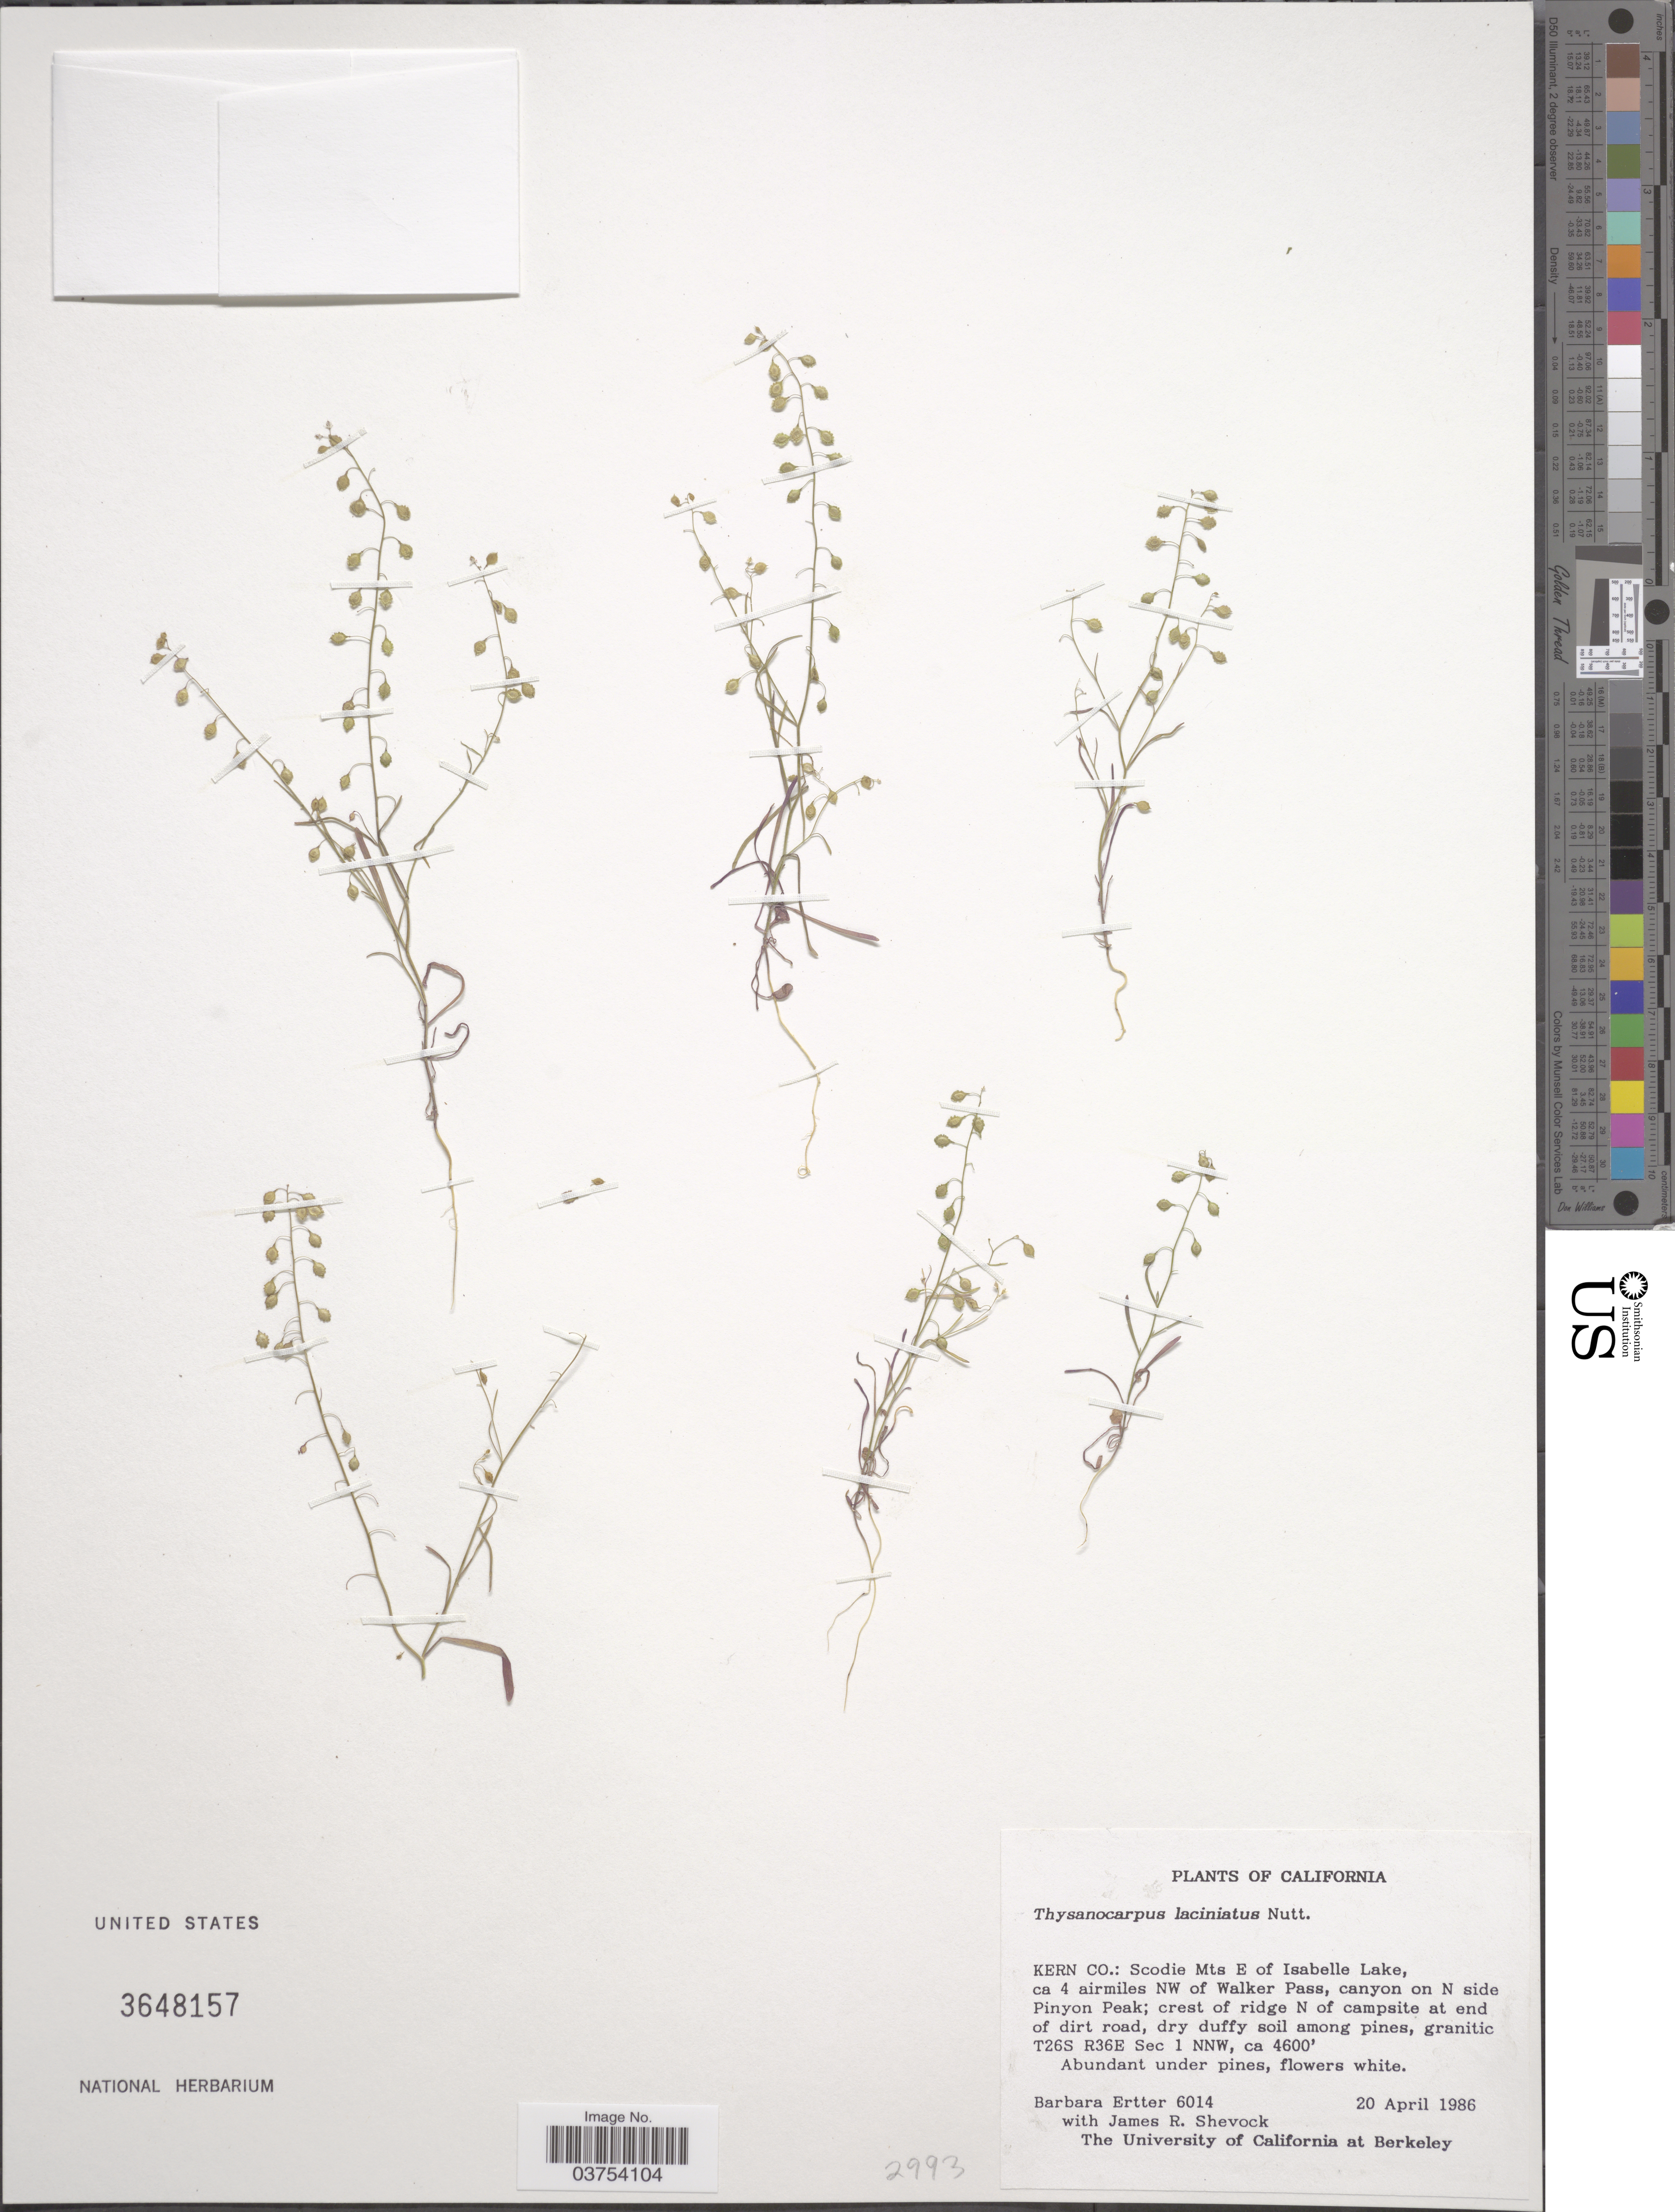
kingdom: Plantae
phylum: Tracheophyta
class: Magnoliopsida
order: Brassicales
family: Brassicaceae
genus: Thysanocarpus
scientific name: Thysanocarpus laciniatus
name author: Nutt. in Torr. & A. Gray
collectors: B. Ertter & J. R. Shevock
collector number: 6014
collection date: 1986-04-20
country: United States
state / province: California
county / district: Kern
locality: Kern Co.: Scodie Mts E of Isabelle Lake, ca 4 airmiles NW of Walker Pass, canyon on N side Pinyon Peak; crest of ridge N of campsite at end of dirt road. T26S R36E Sec 1 NNW.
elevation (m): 1402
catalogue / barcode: US 3648157